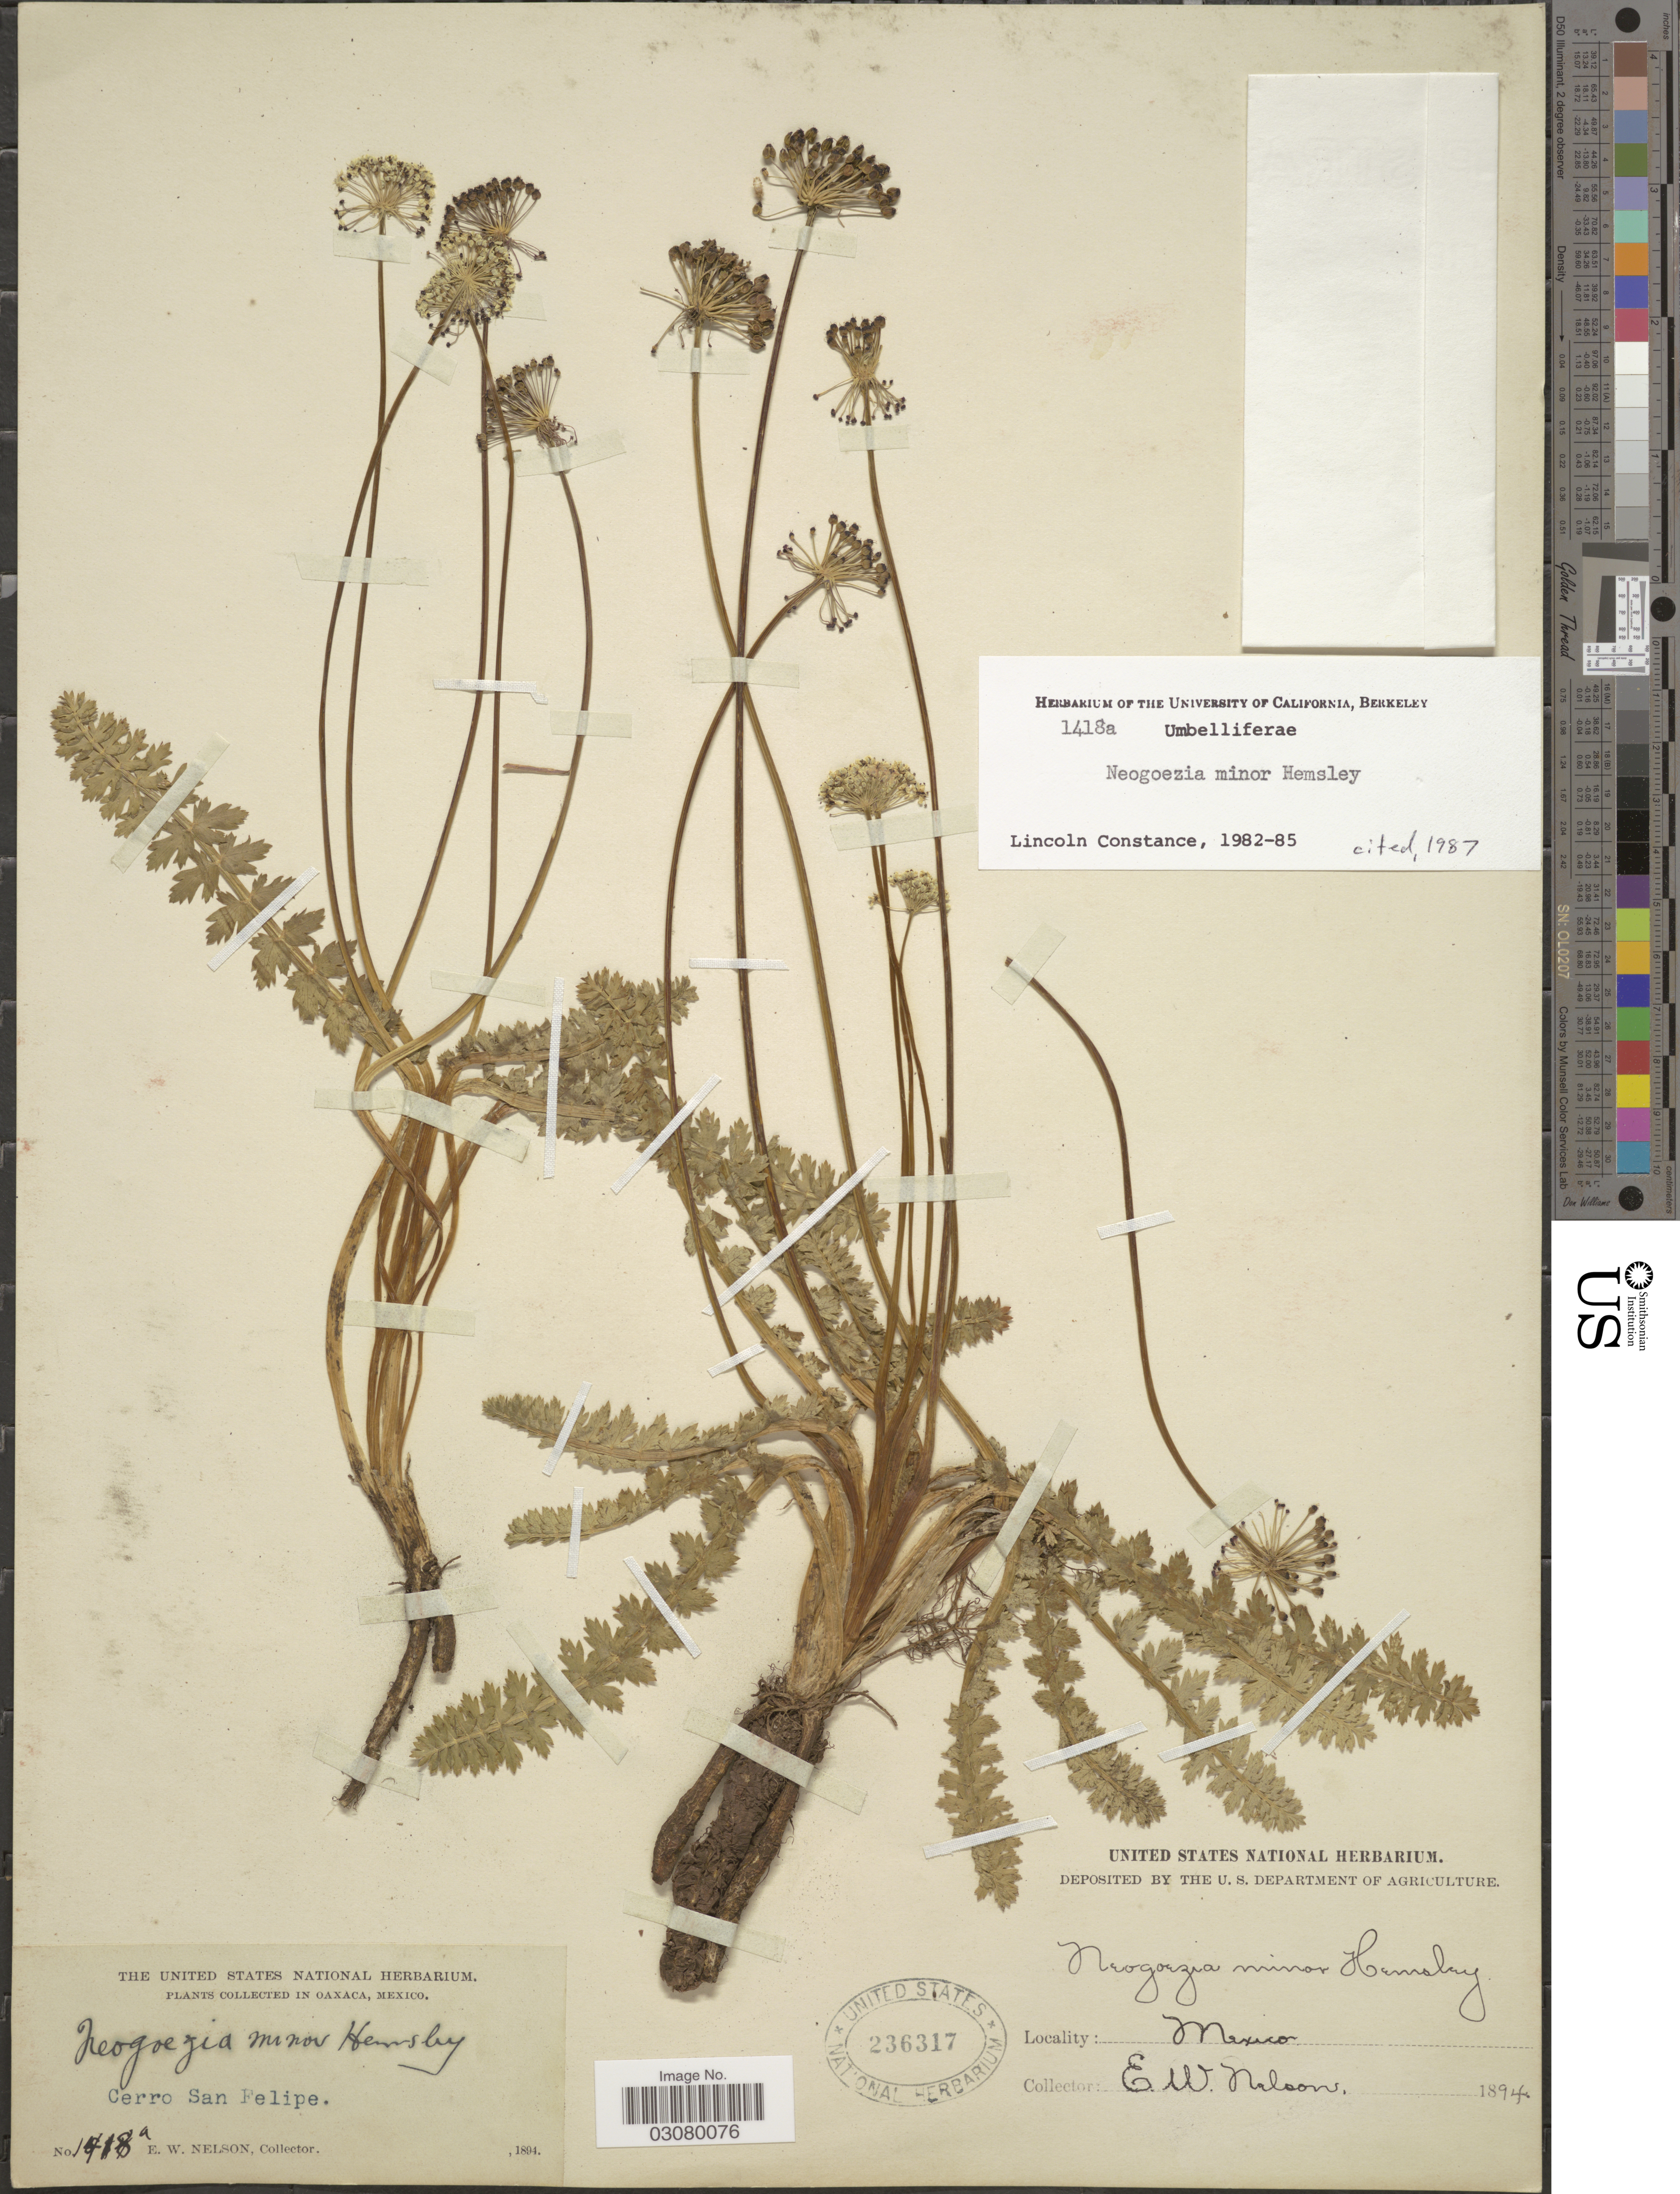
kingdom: Plantae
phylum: Tracheophyta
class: Magnoliopsida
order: Apiales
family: Apiaceae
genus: Neogoezia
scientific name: Neogoezia minor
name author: Hemsl.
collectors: E. W. Nelson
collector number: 1418a*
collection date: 1894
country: Mexico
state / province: Oaxaca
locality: Cerro San Felipe.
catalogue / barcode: US 236317